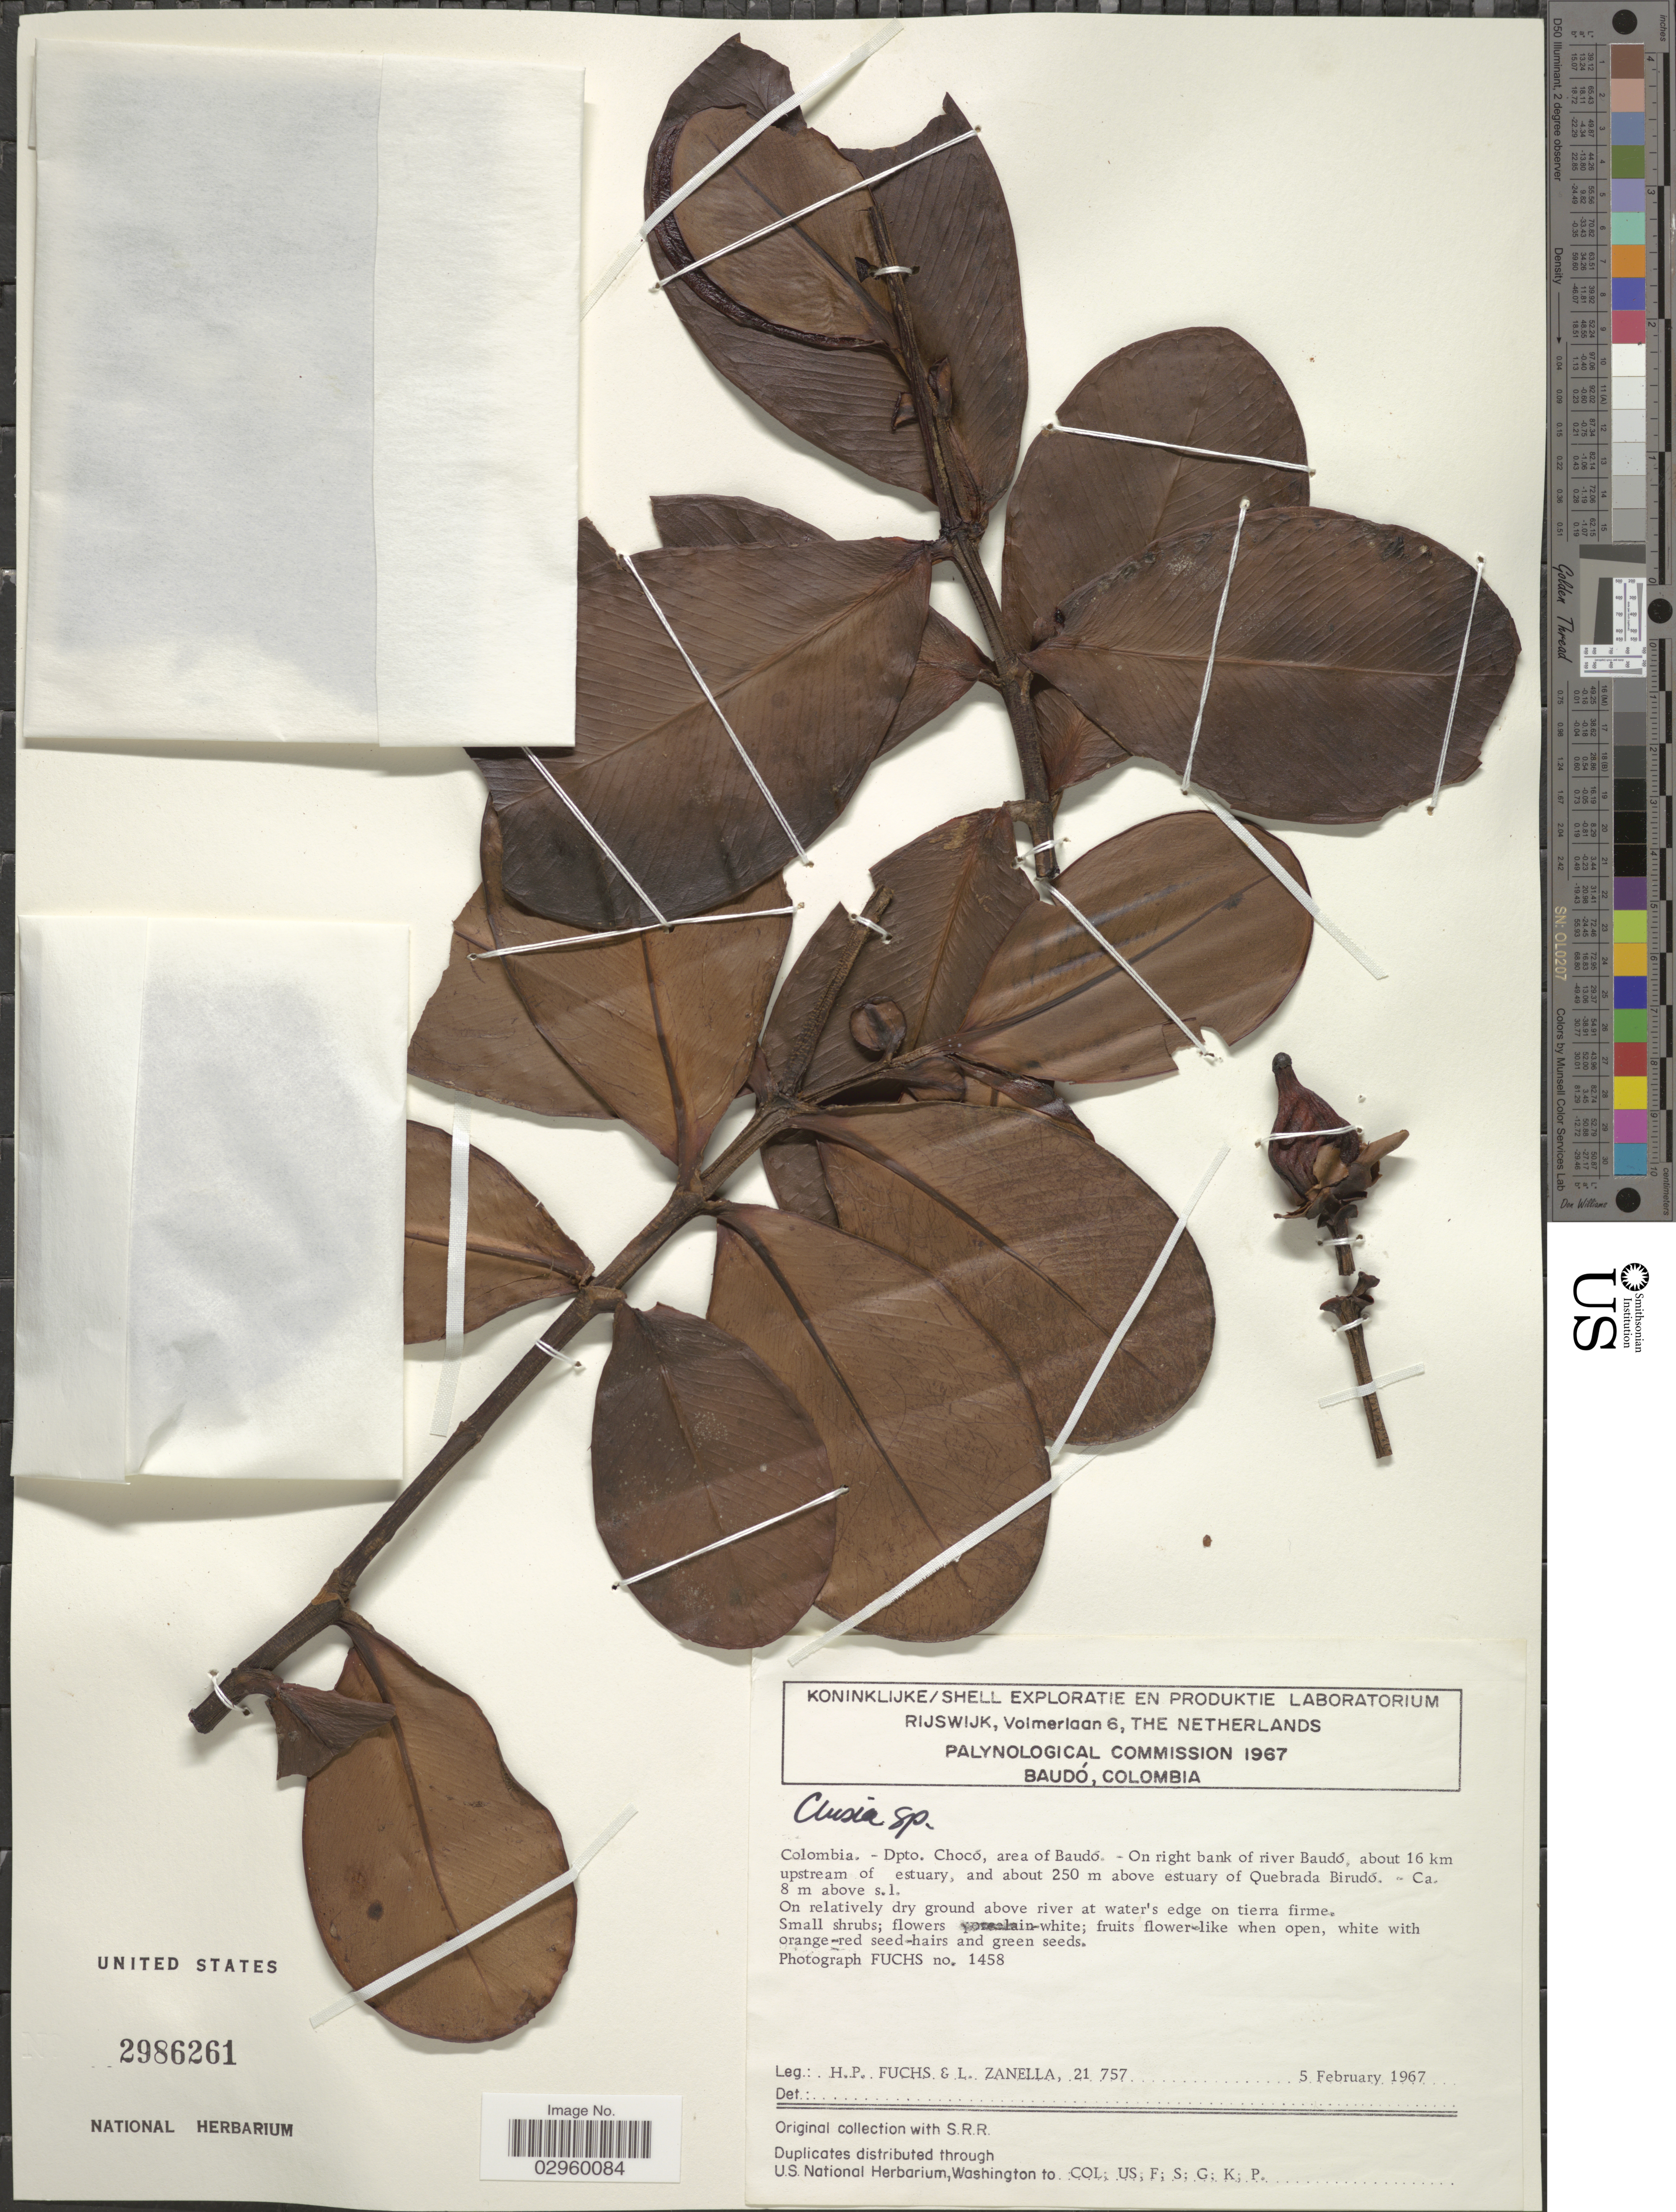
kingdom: Plantae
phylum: Tracheophyta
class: Magnoliopsida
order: Malpighiales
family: Clusiaceae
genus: Clusia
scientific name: Clusia sp.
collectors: H. P. Fuchs & L. Zanella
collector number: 21757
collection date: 1967-02-05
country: Colombia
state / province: Chocó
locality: Dpto. Chocó, area of Baudó - On right bank of river Baudó, about 16 km upstream of estuary, and about 250 m above estuary of Quebrada Birudó - Ca. 8 m. above s.l.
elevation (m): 8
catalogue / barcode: US 2986261